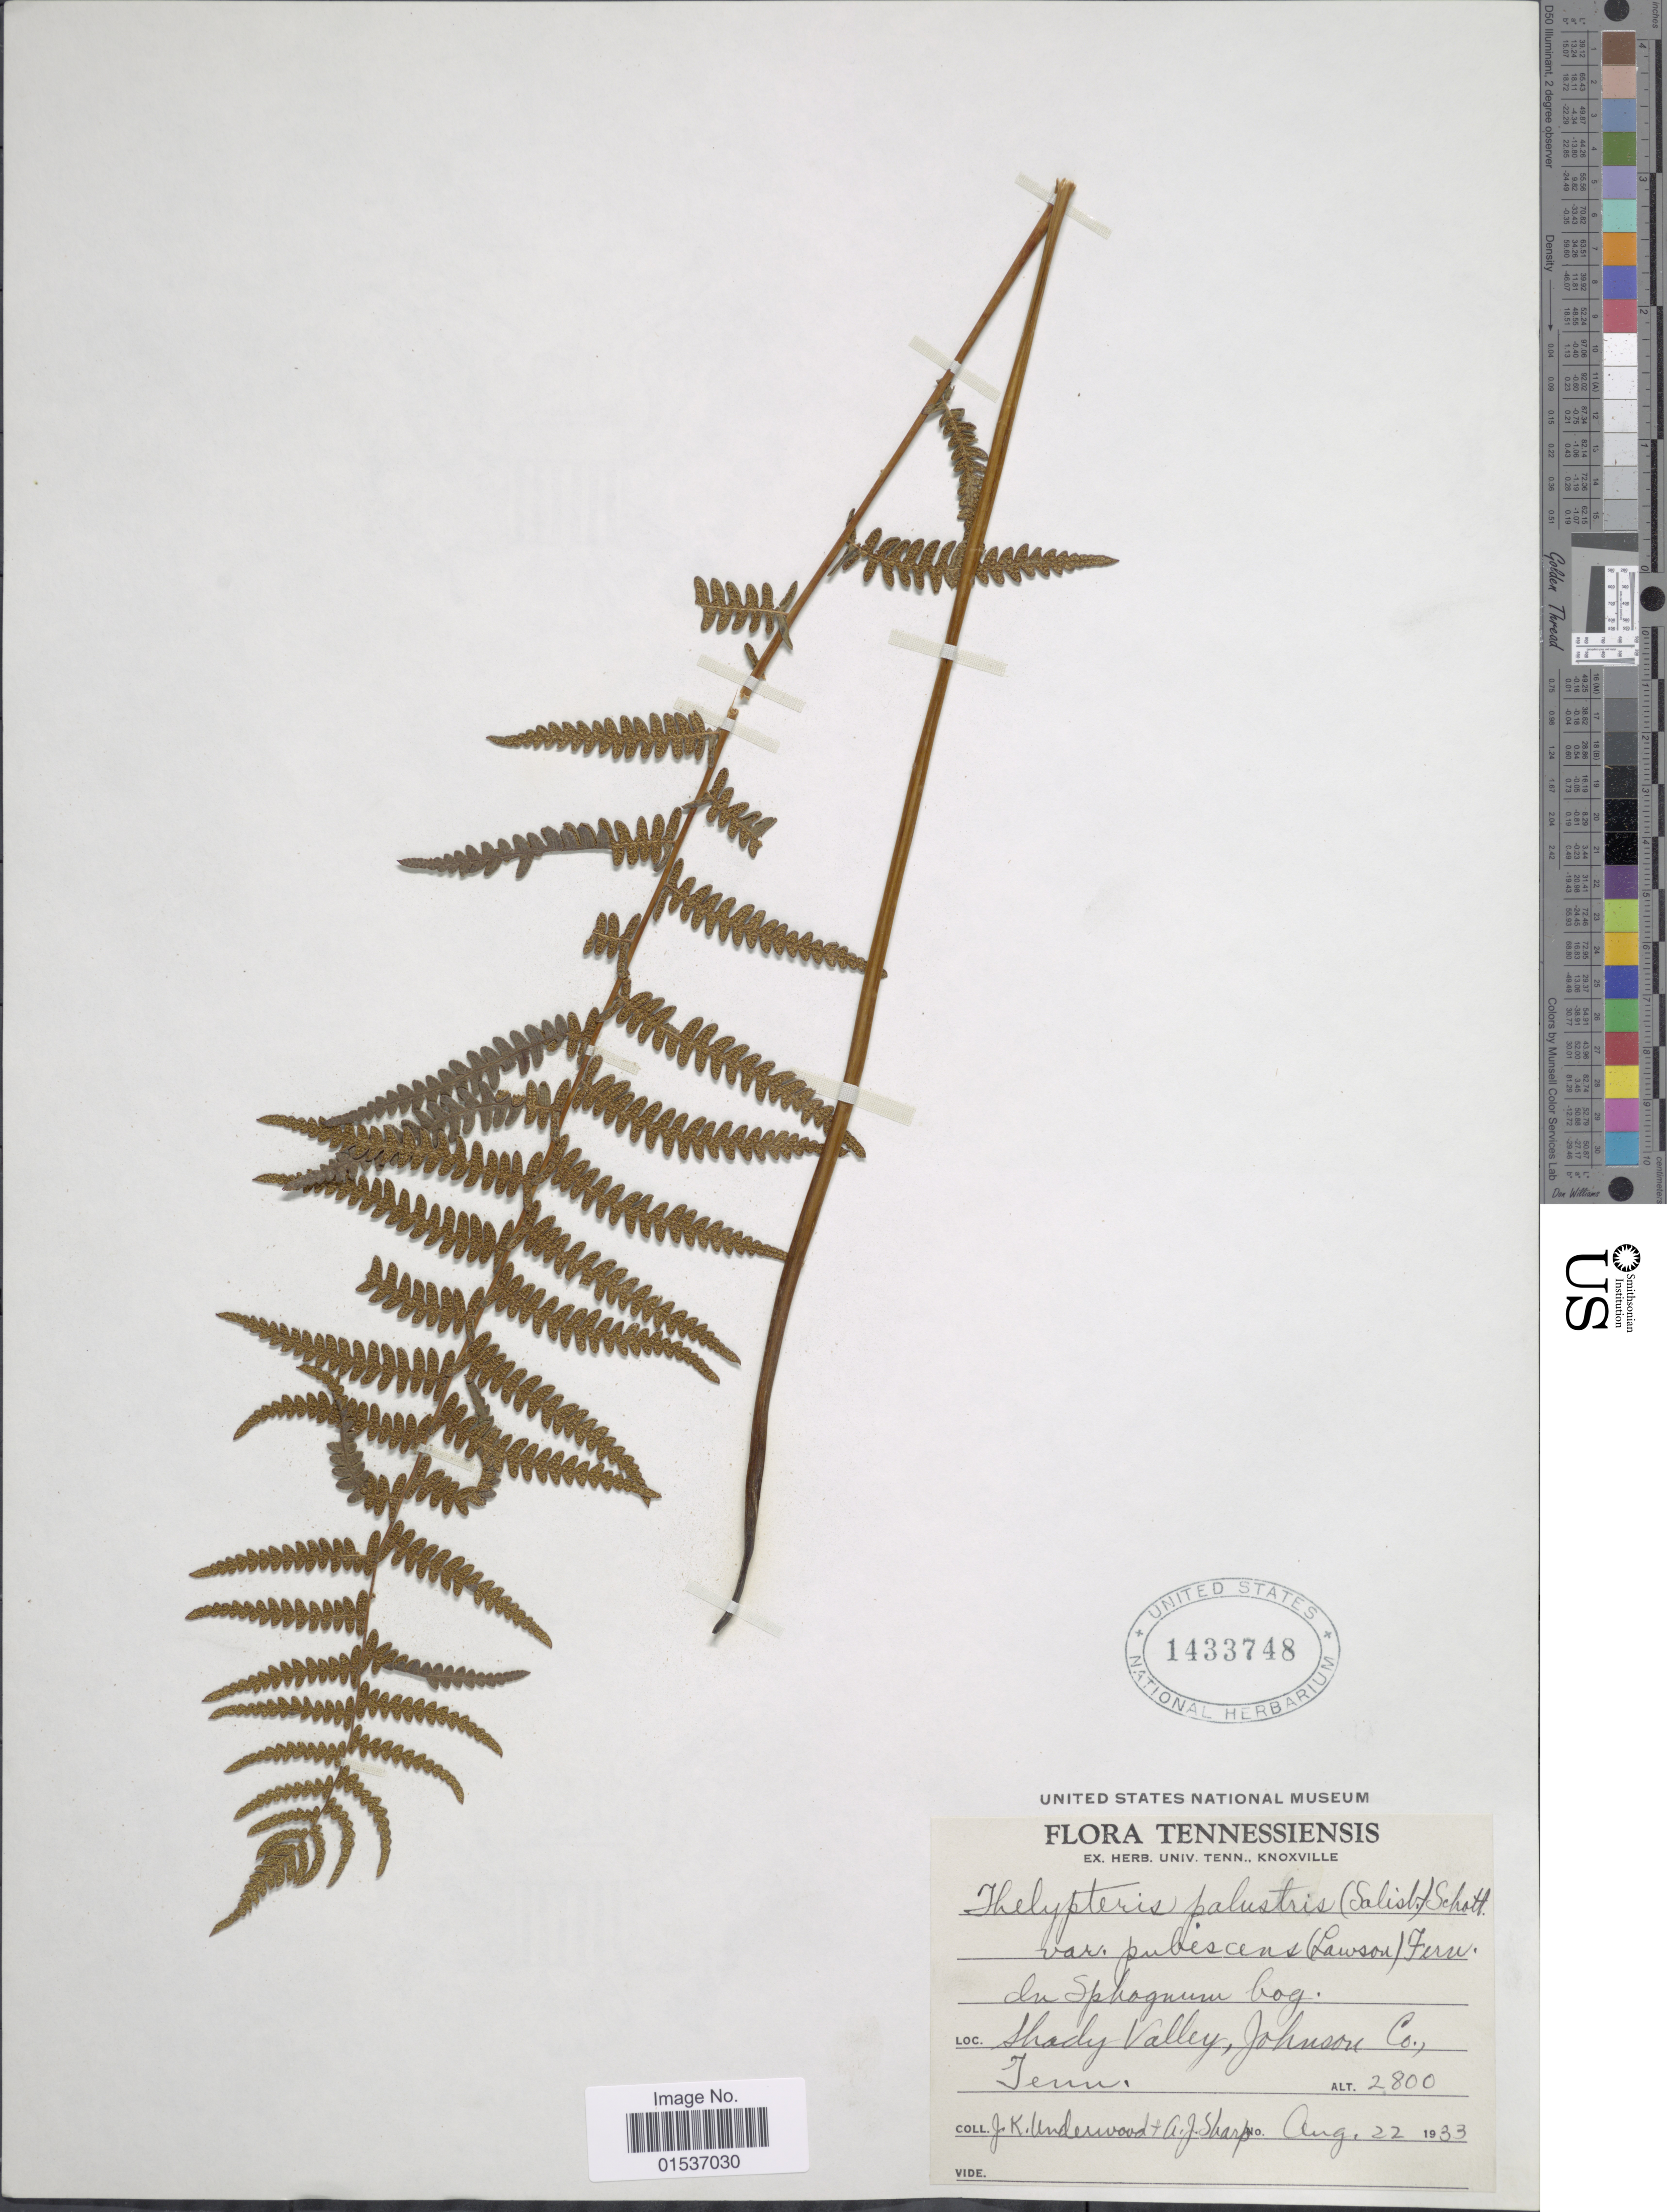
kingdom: Plantae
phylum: Tracheophyta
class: Polypodiopsida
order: Polypodiales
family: Thelypteridaceae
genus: Thelypteris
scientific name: Thelypteris palustris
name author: (Salisb.) Schott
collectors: J. K. Underwood & A. J. Sharp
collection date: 1933-08-22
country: United States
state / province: Tennessee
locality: Tennessiensis, Shady Valley, Johnson Co.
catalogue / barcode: US 1433748